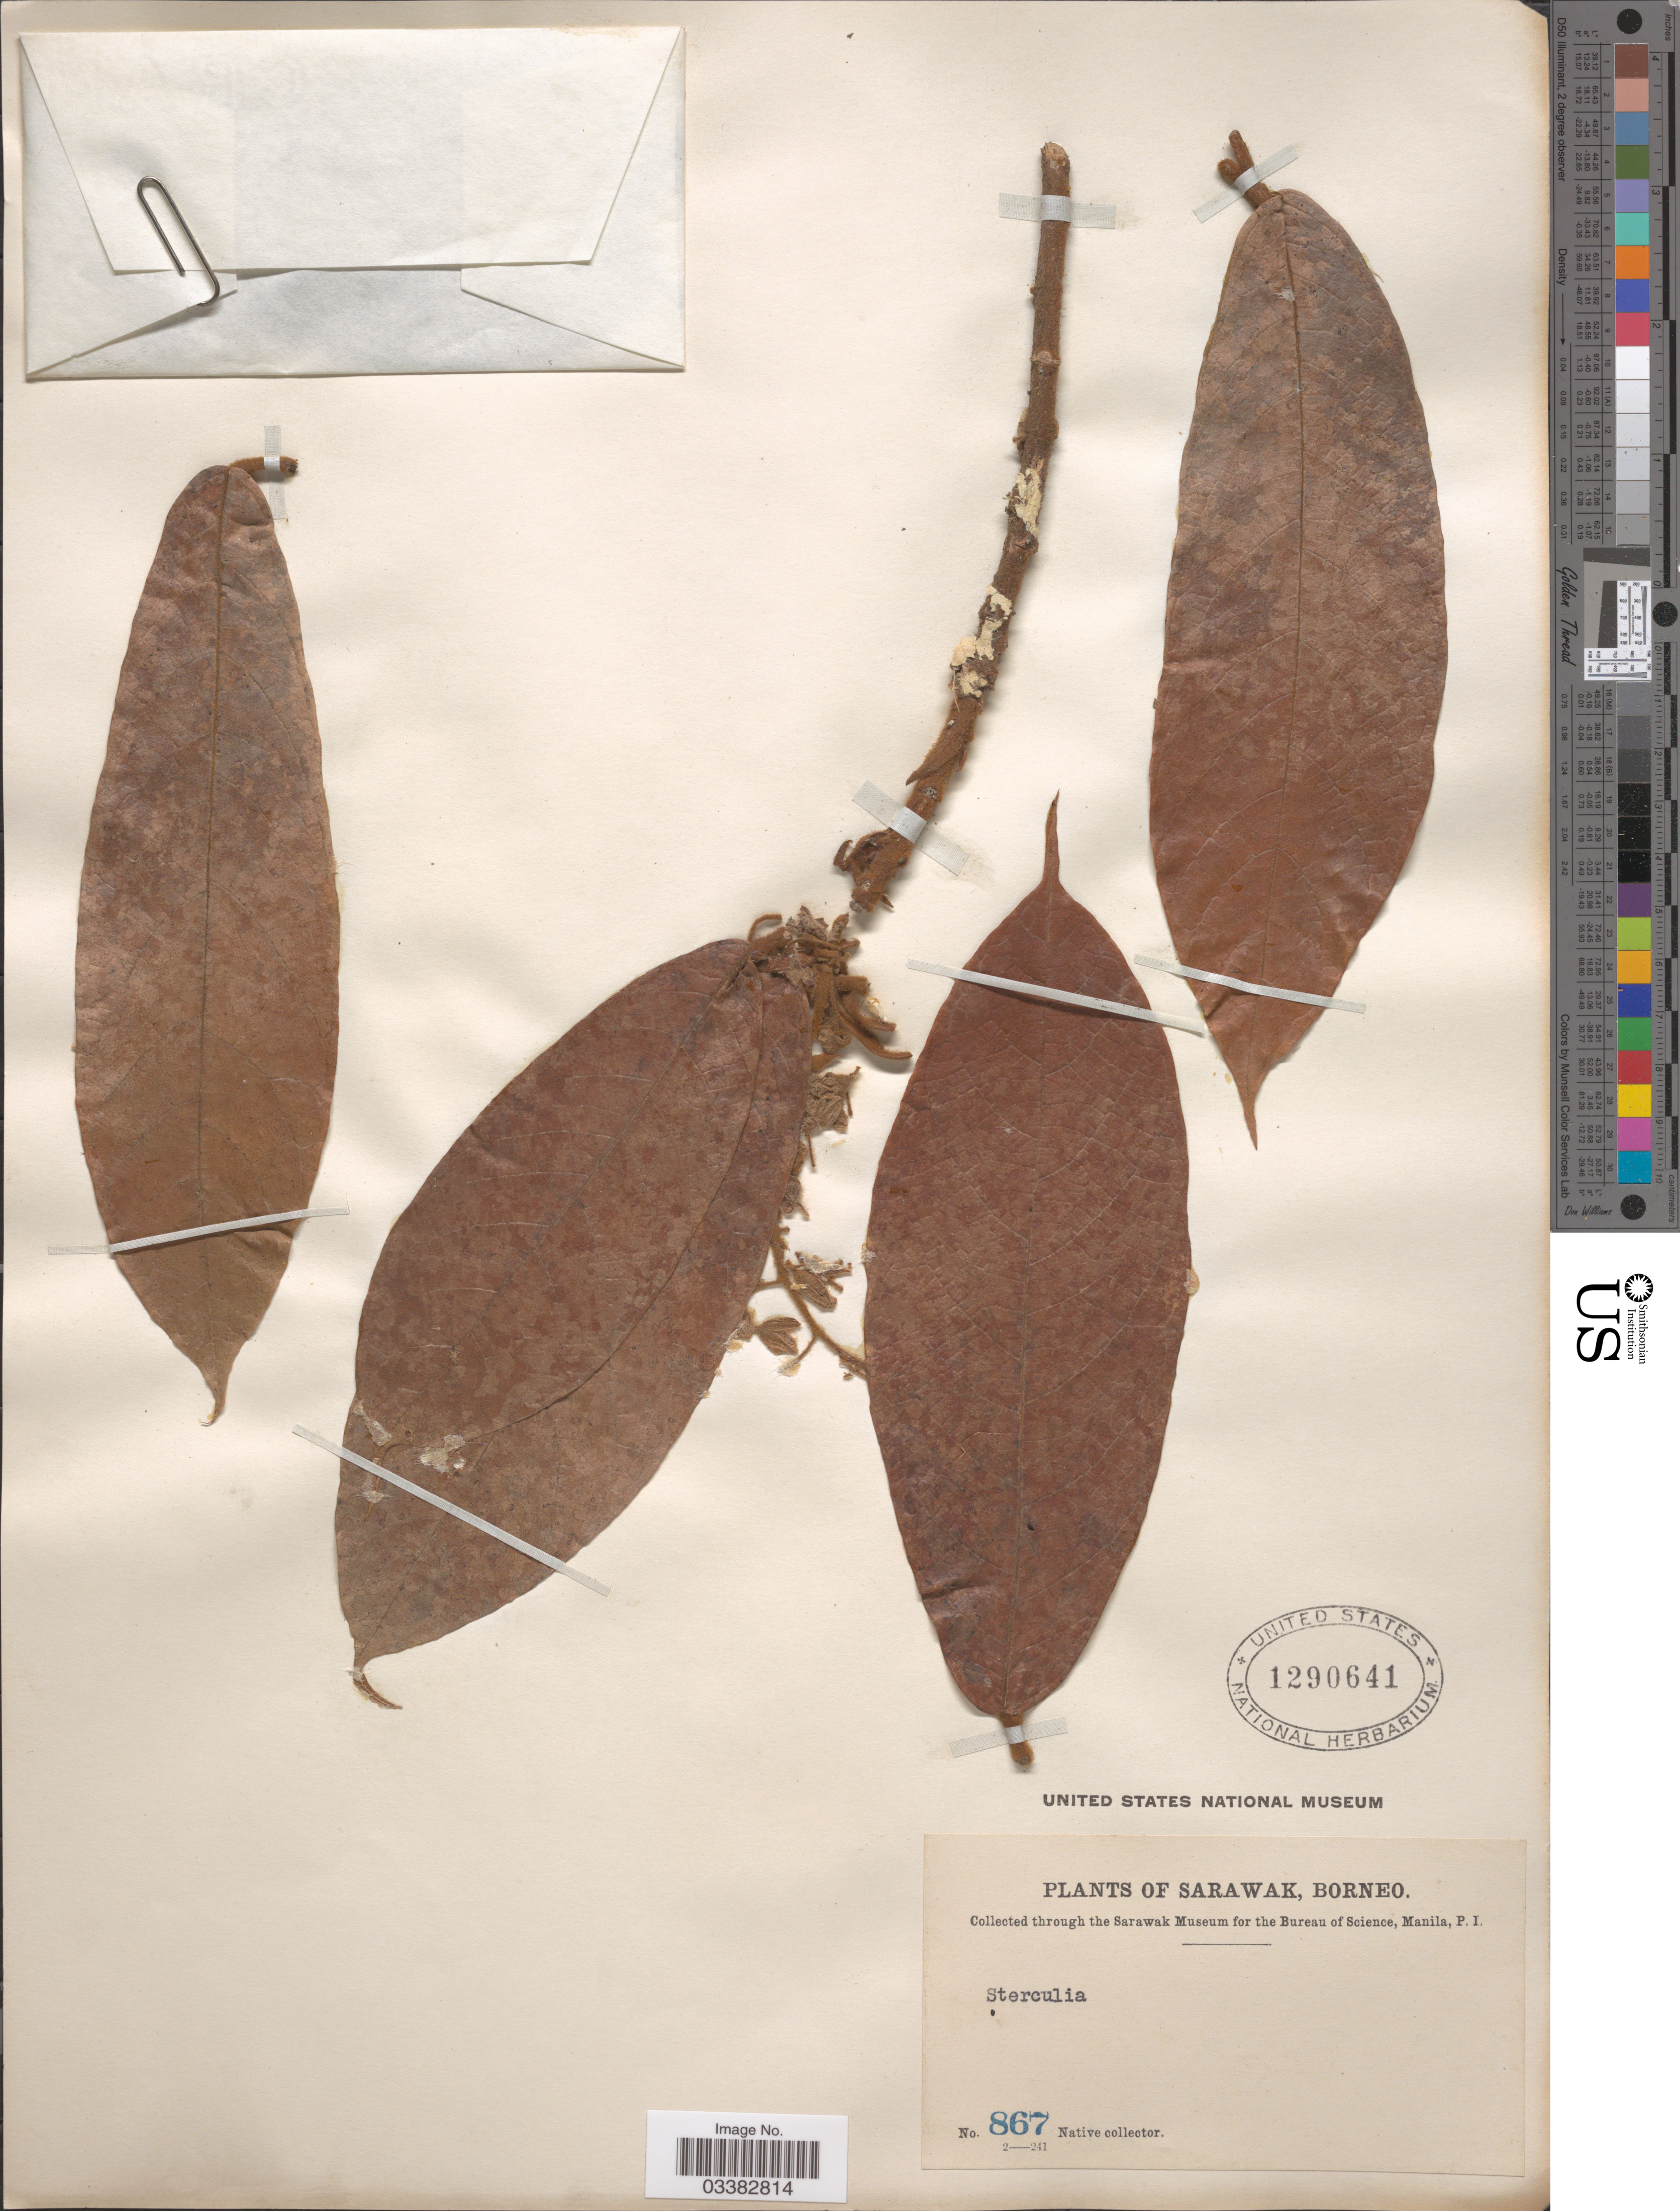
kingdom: Plantae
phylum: Tracheophyta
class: Magnoliopsida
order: Malvales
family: Malvaceae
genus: Sterculia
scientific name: Sterculia sp.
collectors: Native collector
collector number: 867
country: Malaysia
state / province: Sarawak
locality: Borneo.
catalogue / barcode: US 1290641